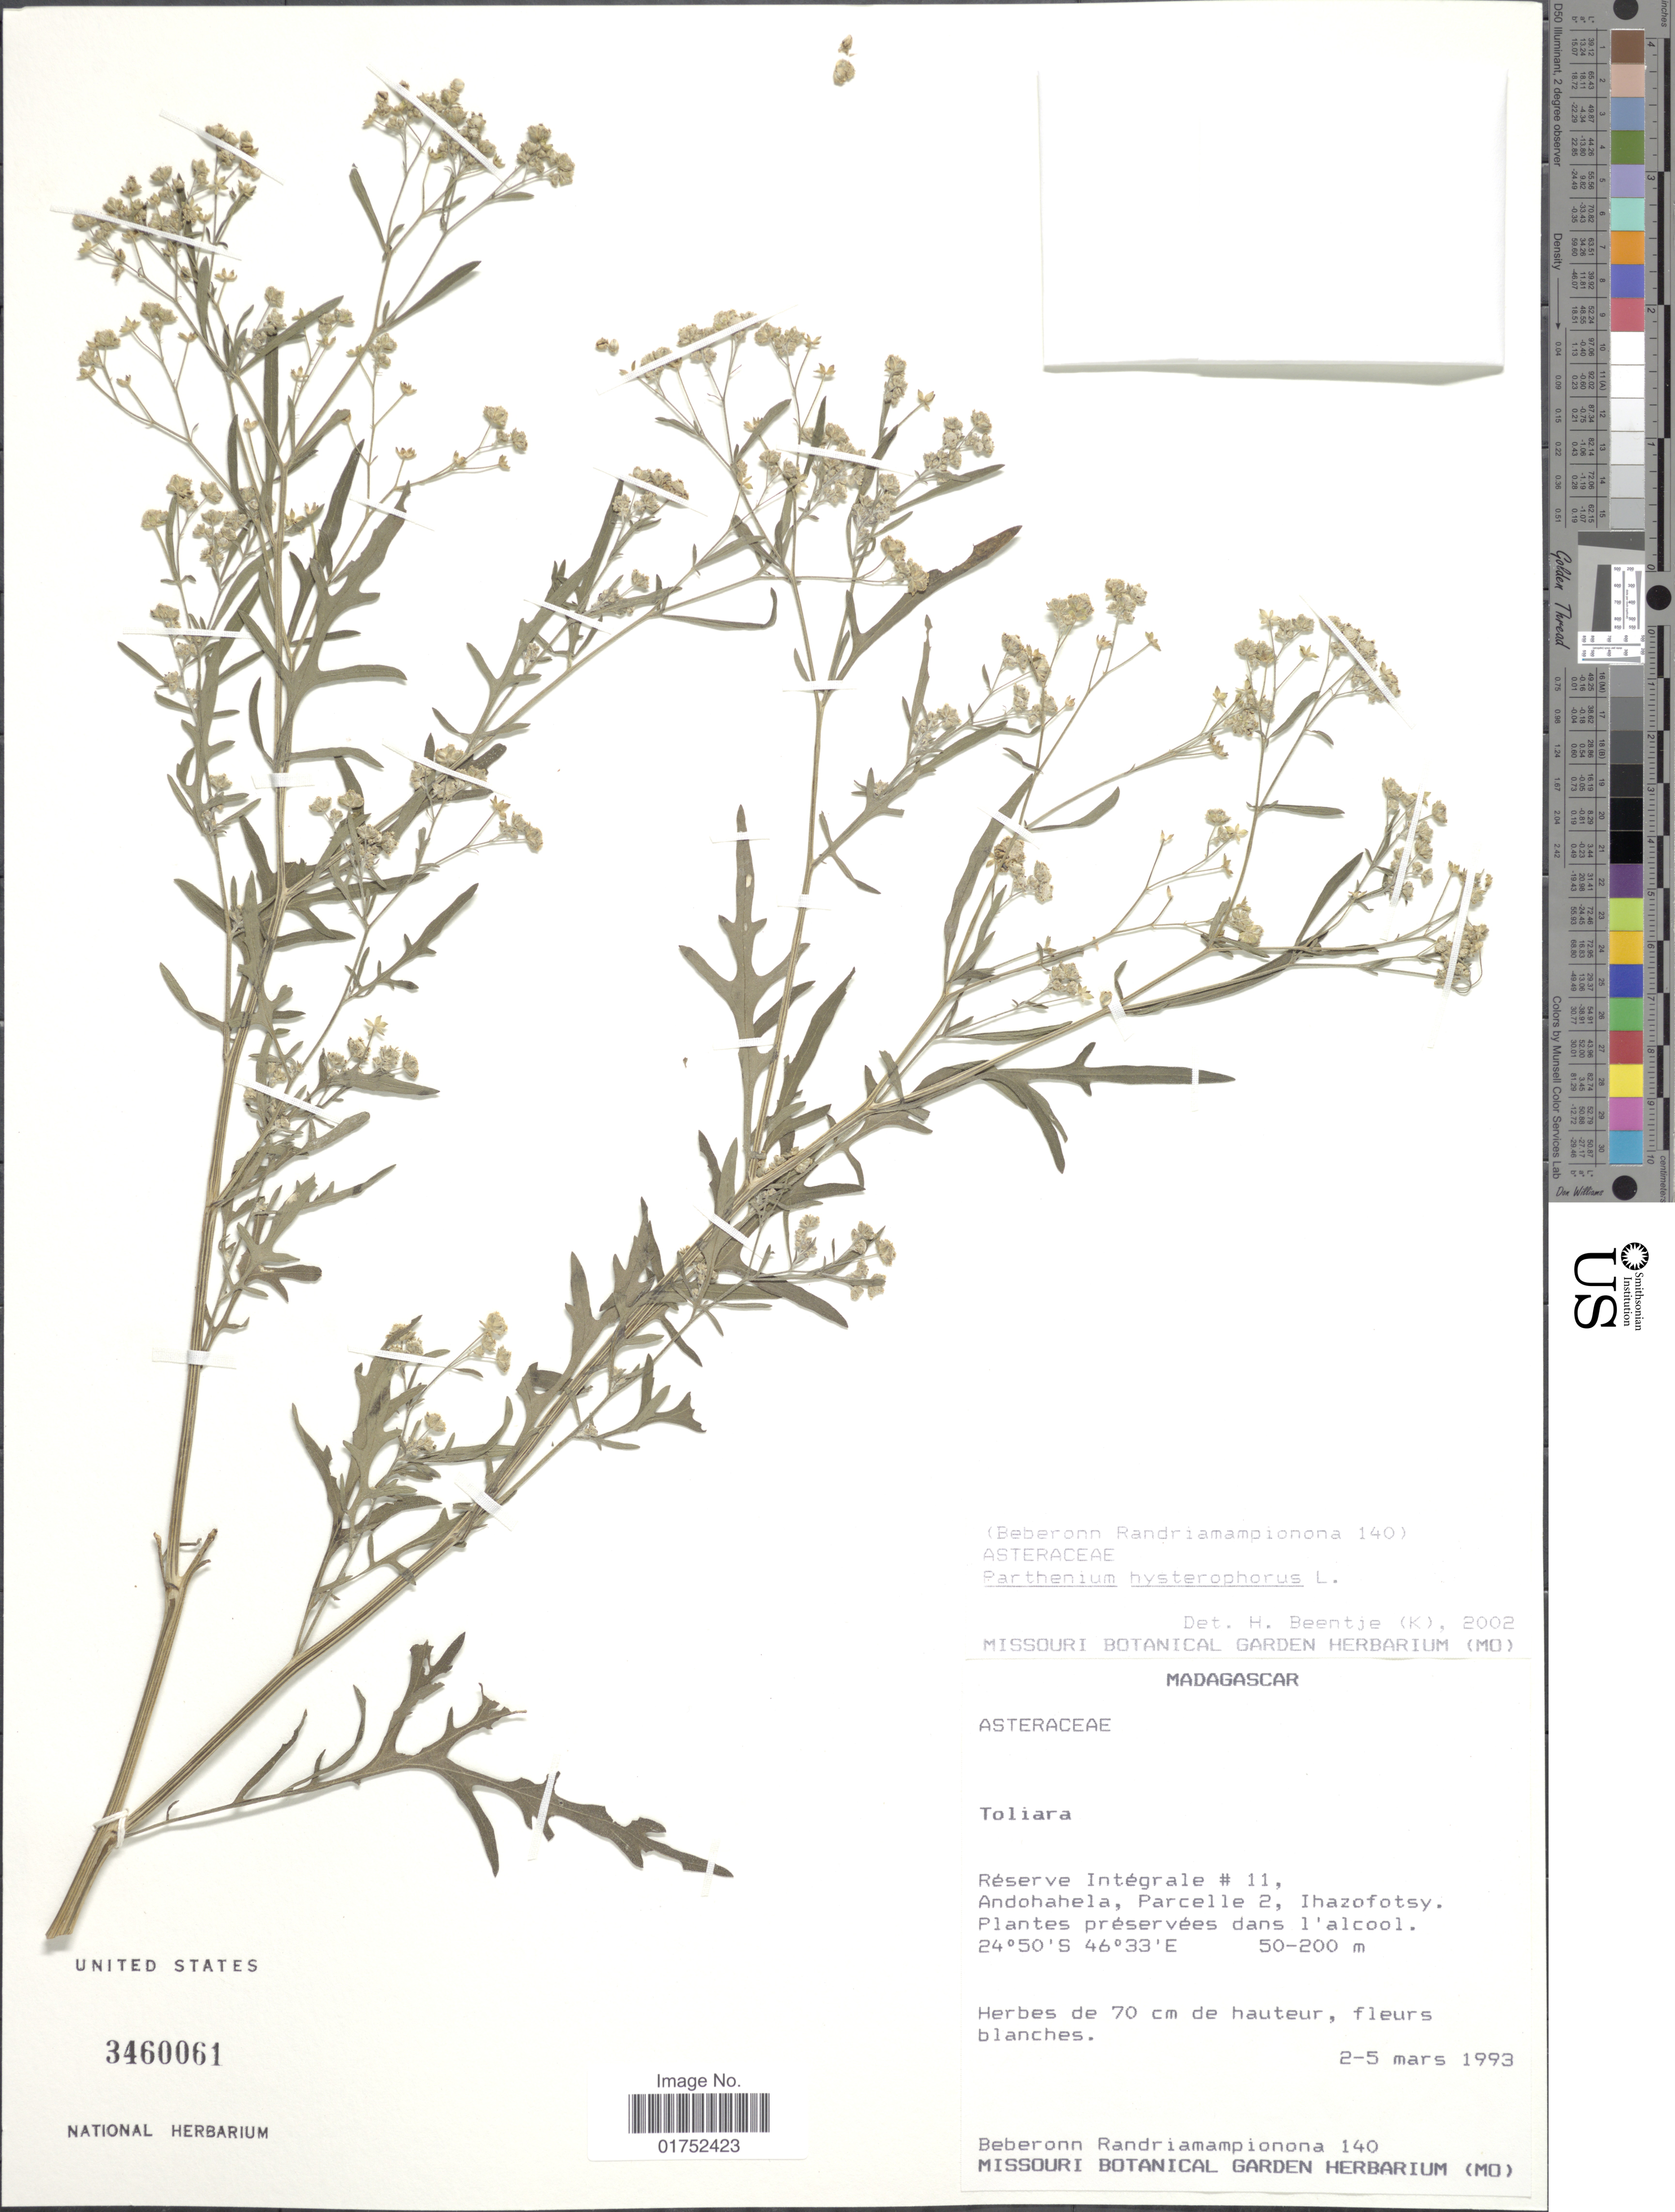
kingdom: Plantae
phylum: Tracheophyta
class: Magnoliopsida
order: Asterales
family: Asteraceae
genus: Parthenium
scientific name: Parthenium hysterophorus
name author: L.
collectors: B. Randriamampionona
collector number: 140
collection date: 1993-03-02/1993-03-05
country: Madagascar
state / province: Anosy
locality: Reserve Integrale #11, Andohahela, Parcelle 2, Ihazofotsy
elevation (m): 50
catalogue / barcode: US 3460061